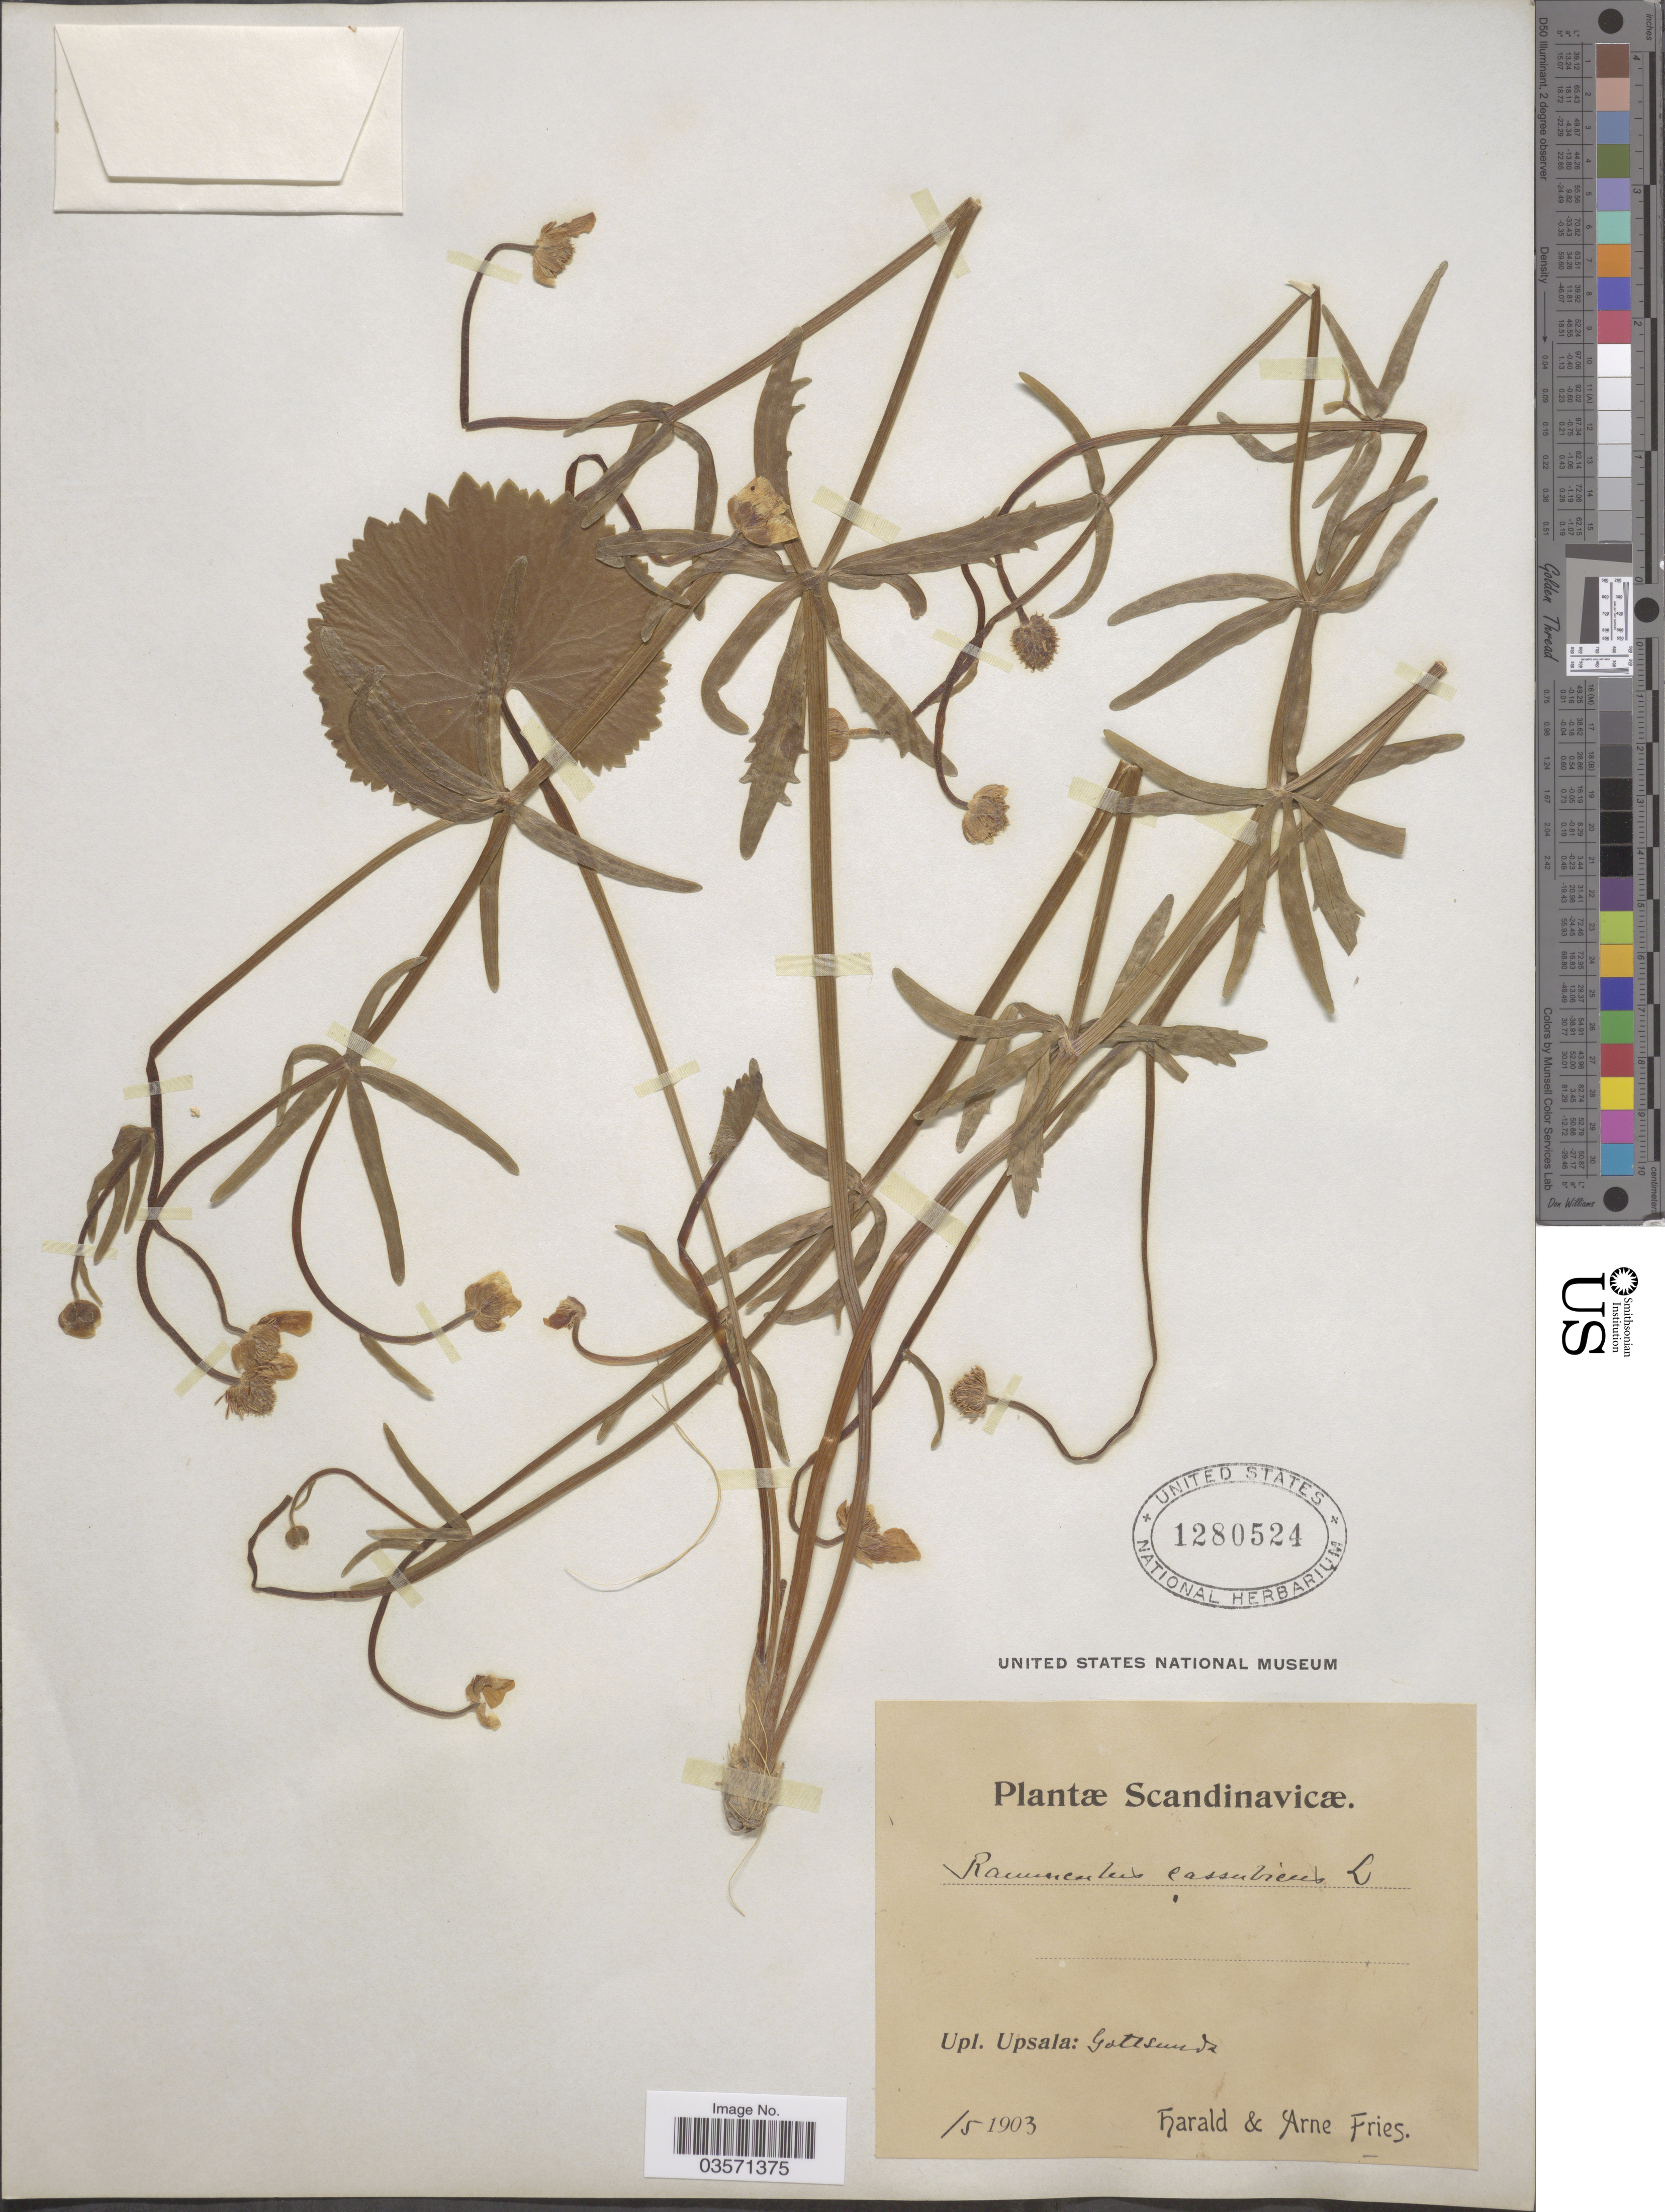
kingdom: Plantae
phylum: Tracheophyta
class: Magnoliopsida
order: Ranunculales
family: Ranunculaceae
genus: Ranunculus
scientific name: Ranunculus cassubicus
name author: L.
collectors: H. Fries & E. A. Fries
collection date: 1903-05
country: Sweden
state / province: Uppsala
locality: Upl. Upsala: Gottsunda. Scandinavicæ.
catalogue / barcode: US 1280524